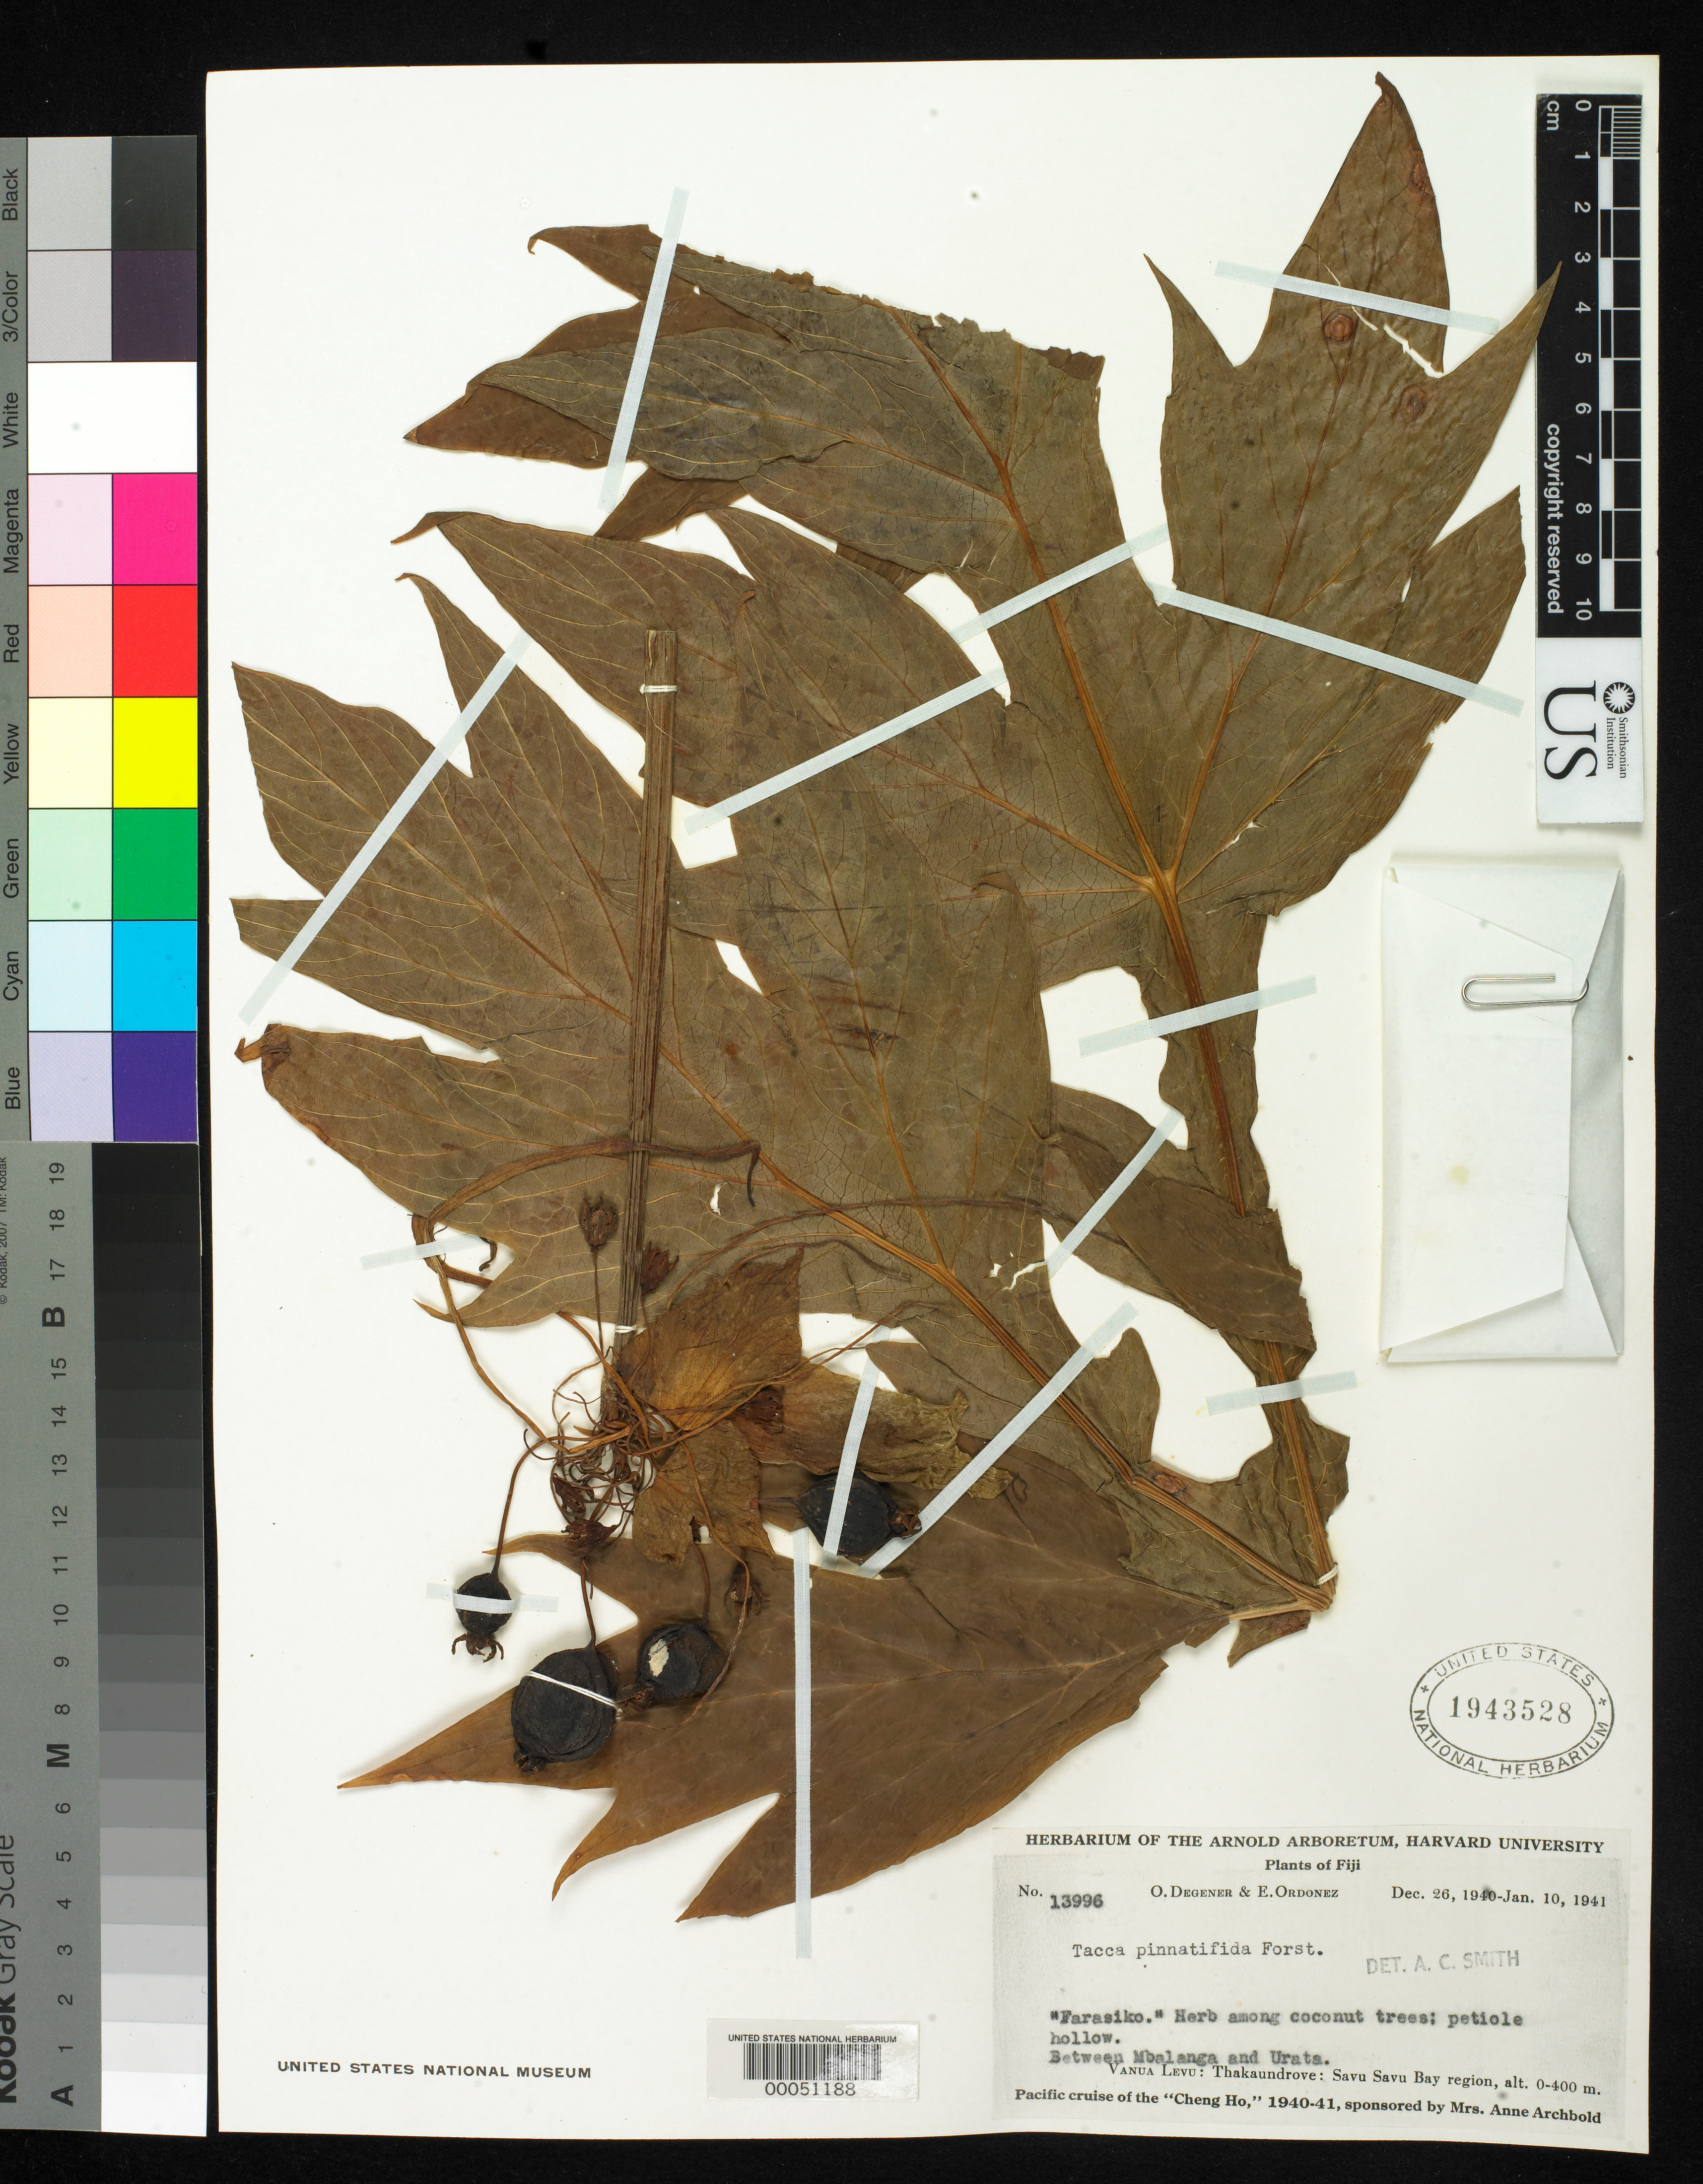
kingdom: Plantae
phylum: Tracheophyta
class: Liliopsida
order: Dioscoreales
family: Dioscoreaceae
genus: Tacca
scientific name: Tacca leontopetaloides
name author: (L.) Kuntze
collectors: O. Degener & E. Ordonez.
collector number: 13996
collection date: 1940-01-26/1941-01-10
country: Fiji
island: Vanua Levu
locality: Between Mbalanga and Urata, Savu Savu Bay region, Thakaundrove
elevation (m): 0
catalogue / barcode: US 1943528